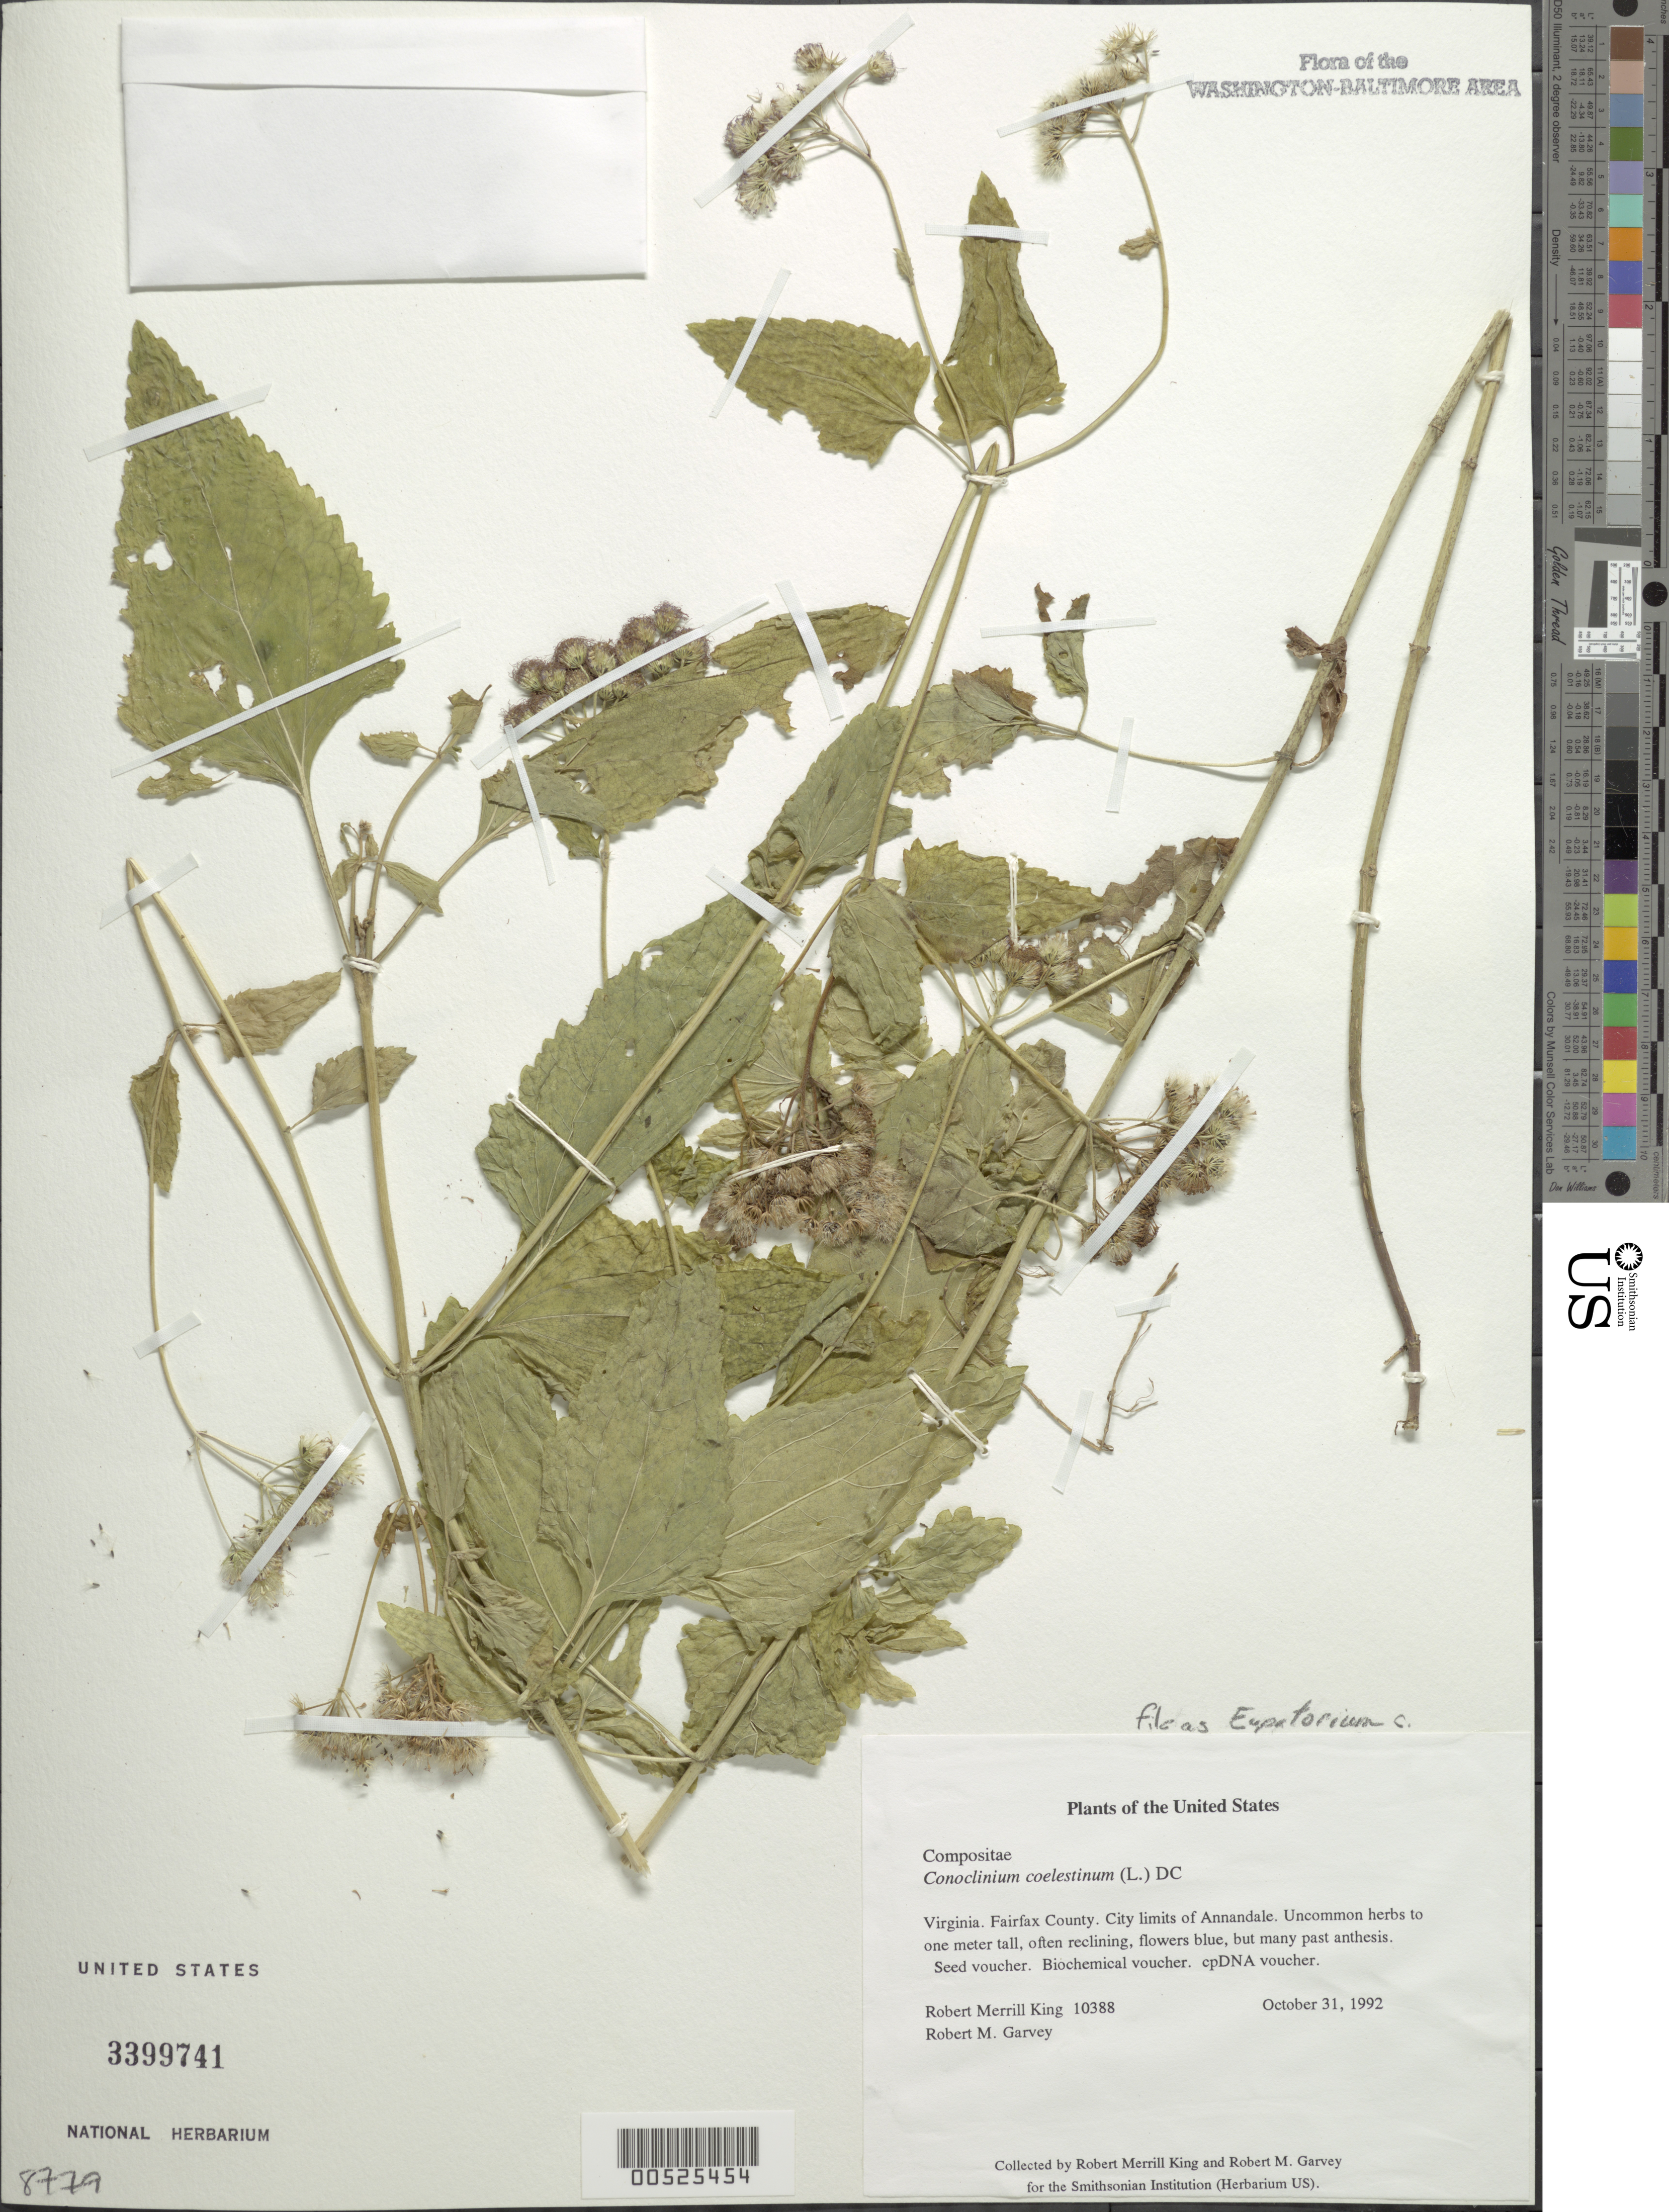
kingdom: Plantae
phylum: Tracheophyta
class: Magnoliopsida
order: Asterales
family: Asteraceae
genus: Conoclinium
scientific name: Conoclinium coelestinum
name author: (L.) DC.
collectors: R. M. King & R. Garvey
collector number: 10388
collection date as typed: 31 Oct 1992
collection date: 1992-10-31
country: United States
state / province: Virginia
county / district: Fairfax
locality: City limits of Annandale.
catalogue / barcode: US 3399741